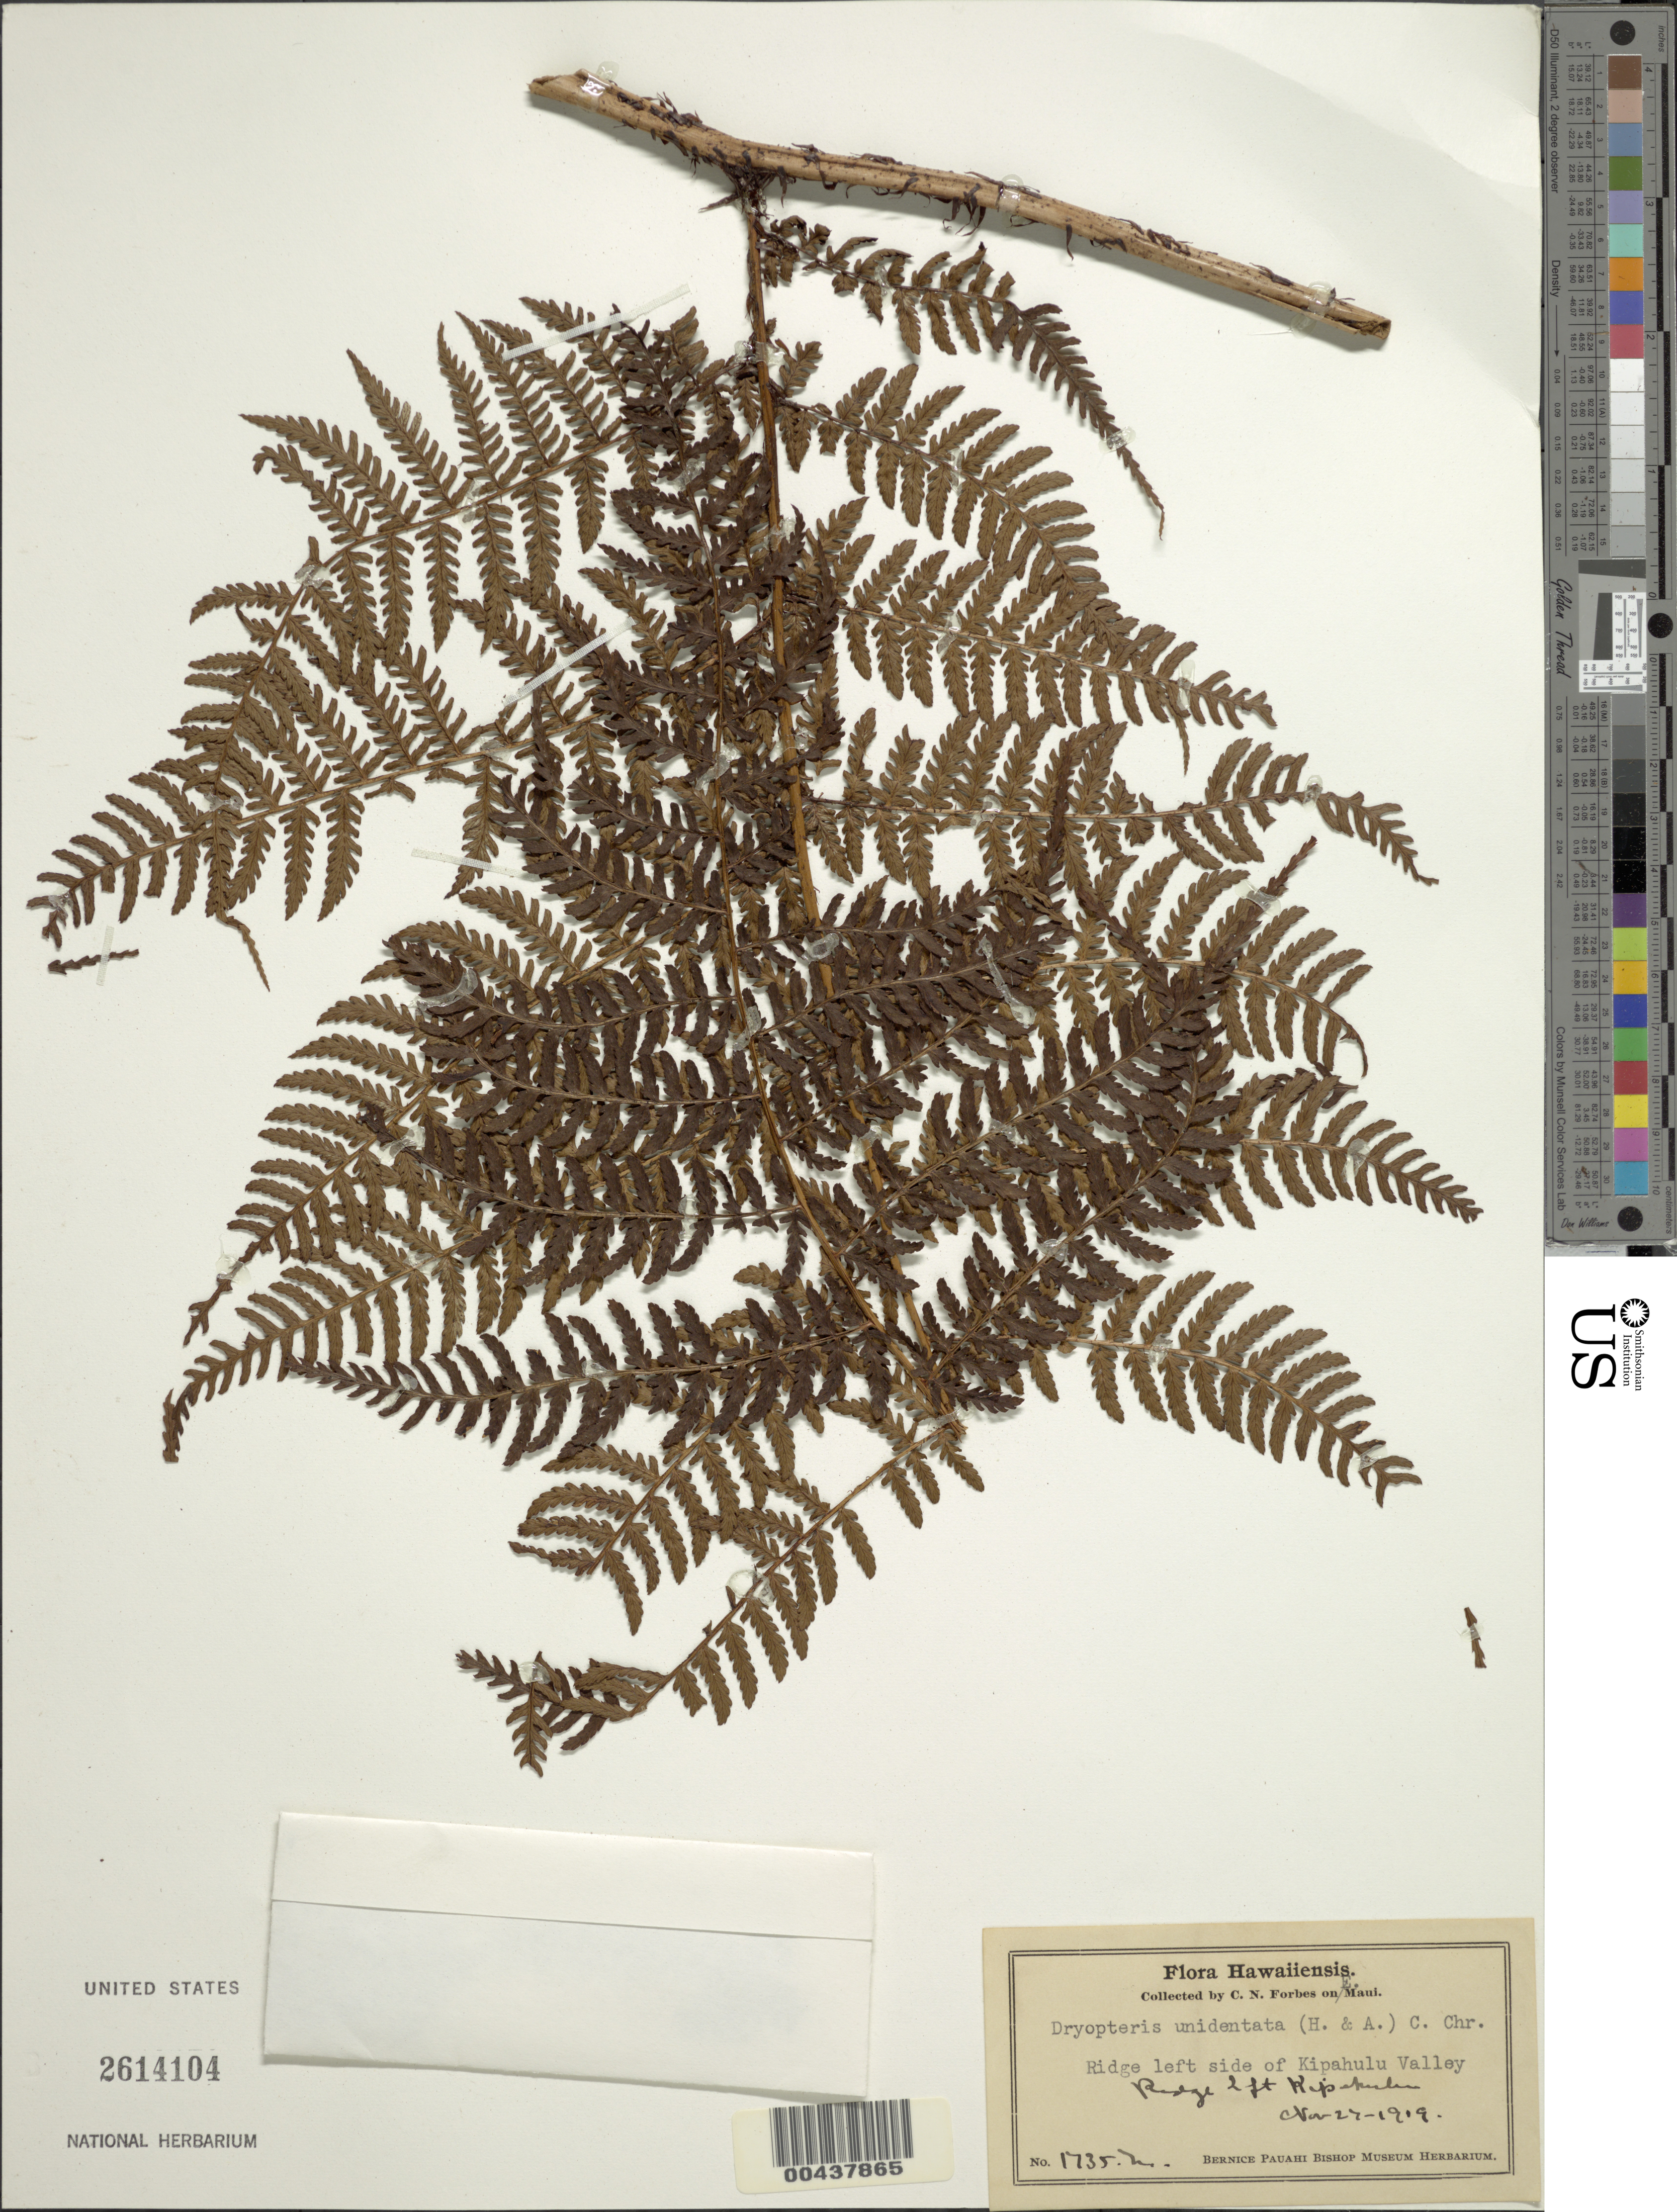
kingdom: Plantae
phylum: Tracheophyta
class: Polypodiopsida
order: Polypodiales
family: Dryopteridaceae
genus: Dryopteris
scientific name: Dryopteris unidentata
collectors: C. N. Forbes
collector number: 1735.M.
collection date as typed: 27 Nov 1919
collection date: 1919-11-27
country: United States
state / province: Hawaii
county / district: Maui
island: Maui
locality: Ridge left side of Kipahulu Valley, E Maui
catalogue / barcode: US 2614104